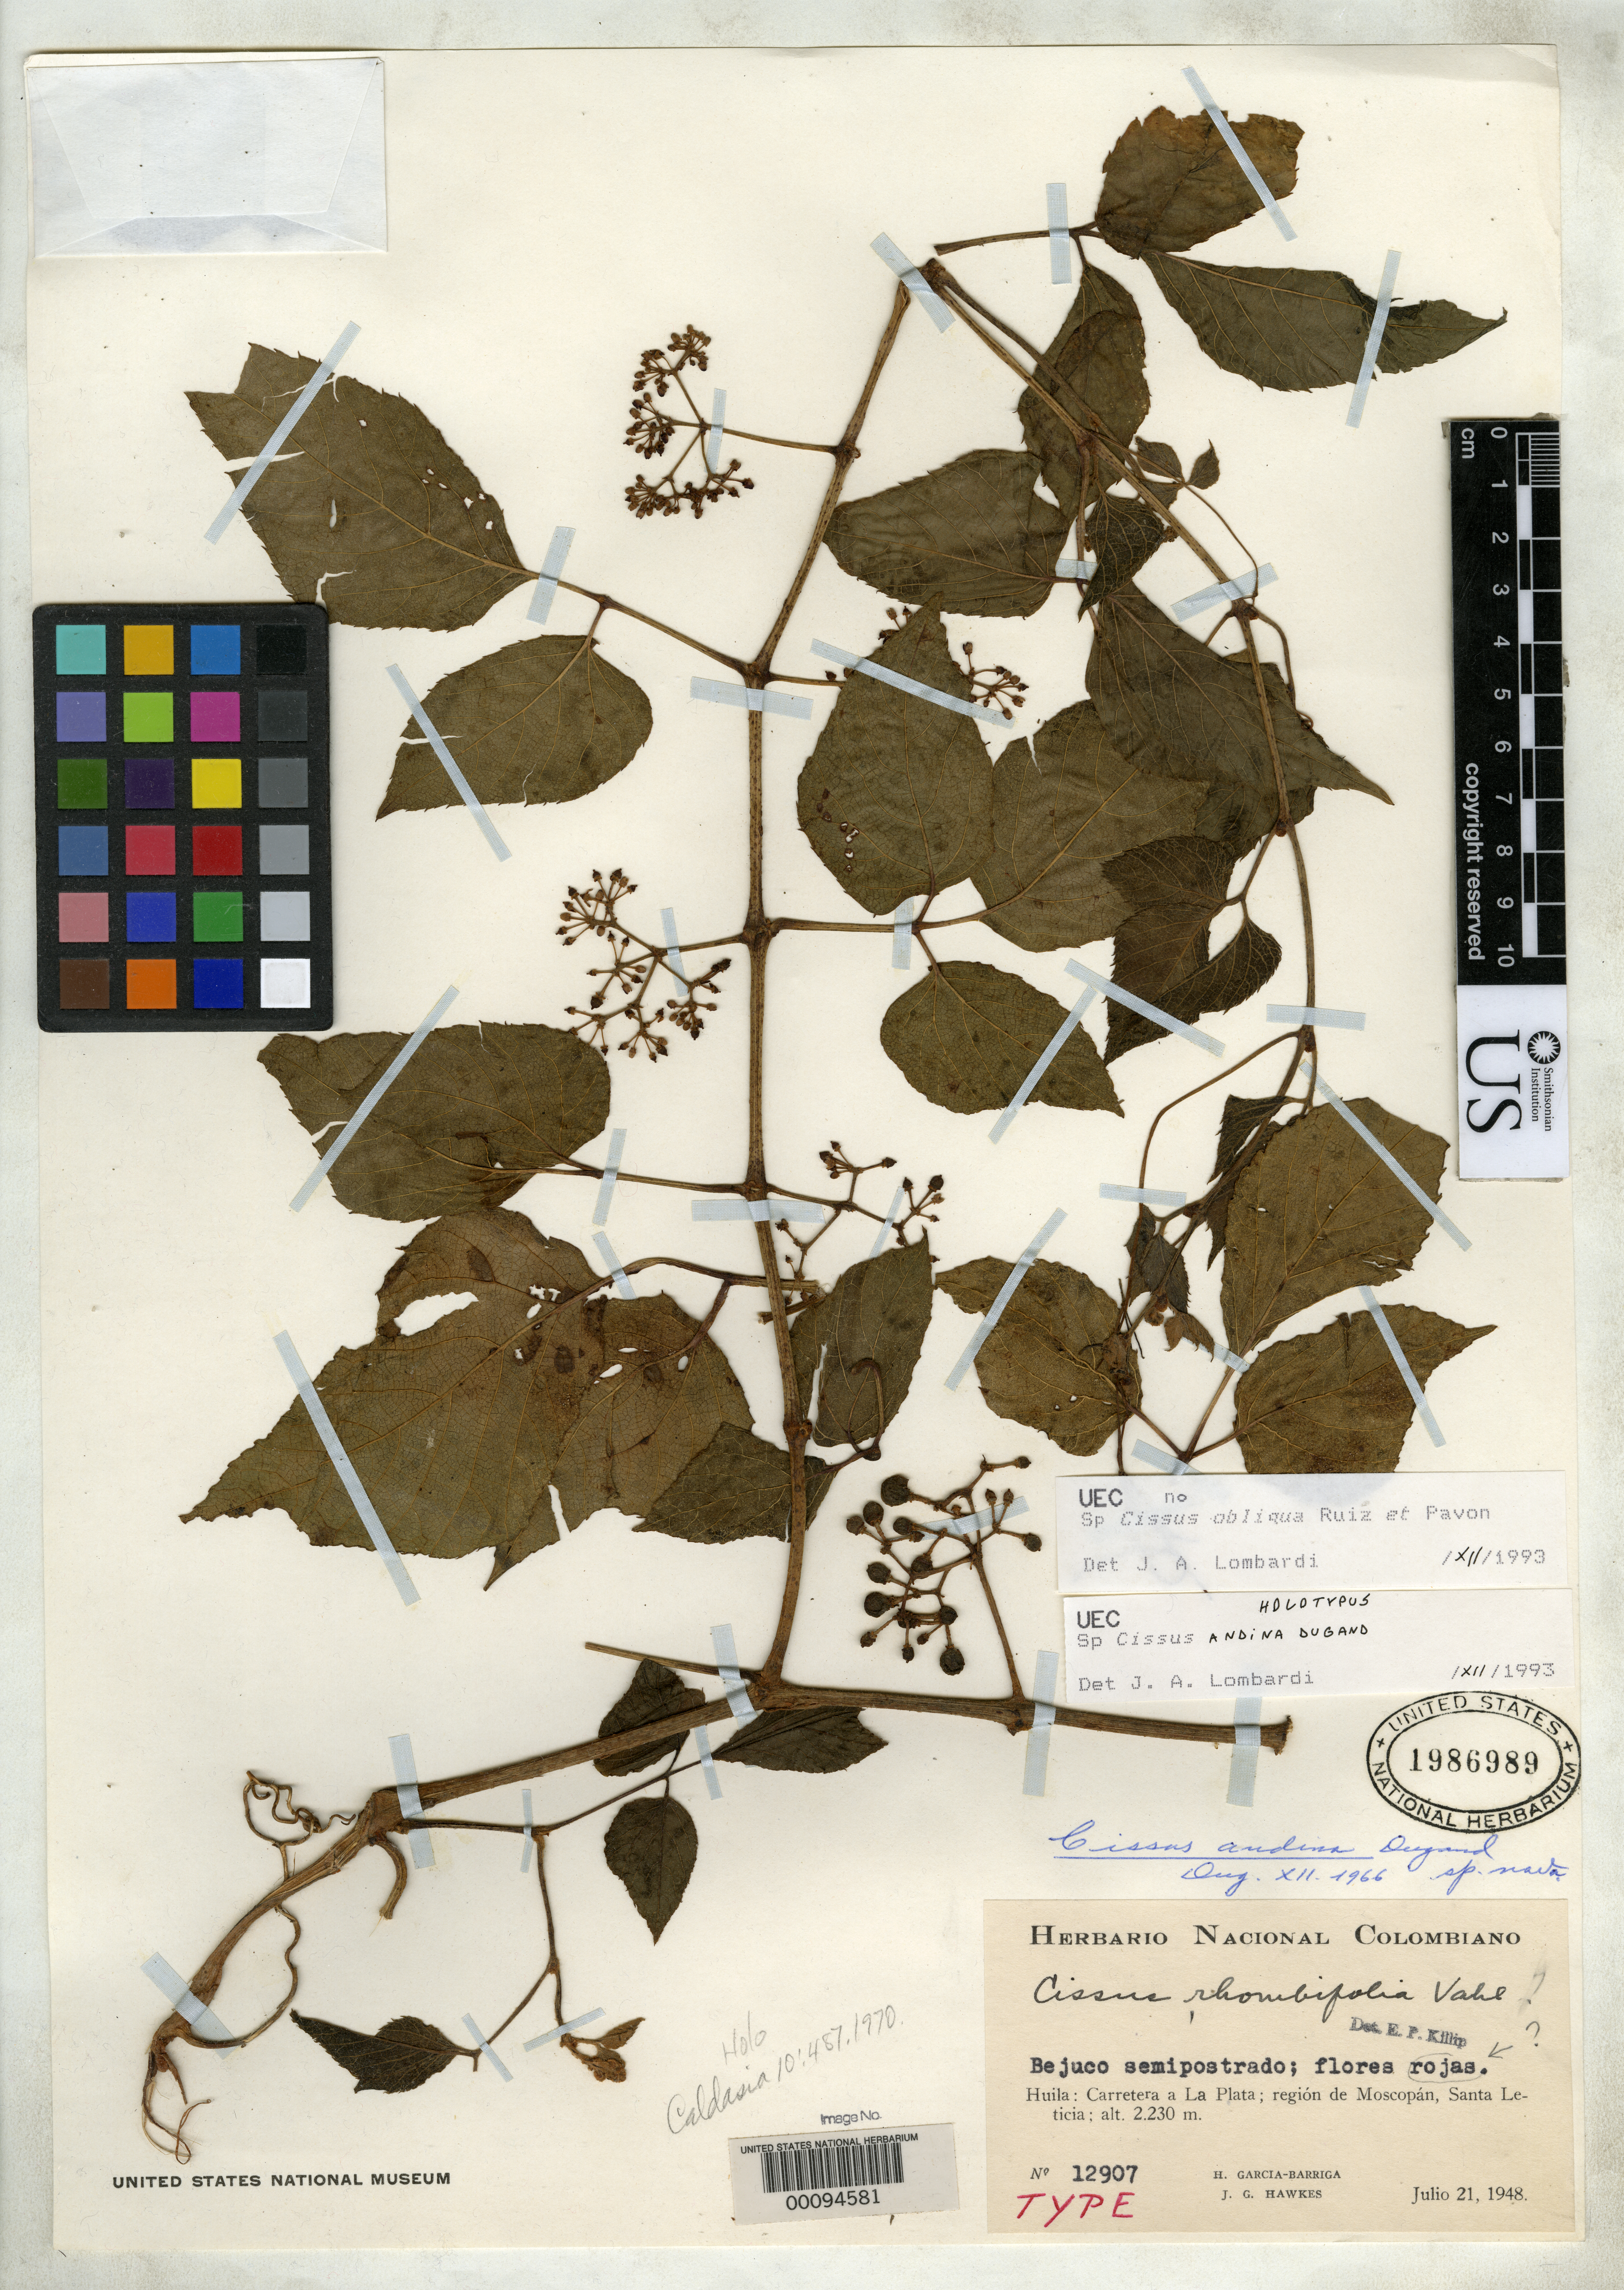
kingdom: Plantae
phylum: Tracheophyta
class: Magnoliopsida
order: Vitales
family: Vitaceae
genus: Cissus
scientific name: Cissus andina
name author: Dugand G.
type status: Holotype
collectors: H. García Barriga & J. Hawkes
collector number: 12907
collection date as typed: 21 Jul 1948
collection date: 1948-07-21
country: Colombia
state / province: Huila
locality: Santa Leticia, Moscopan, Carretera a La Plata.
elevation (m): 2230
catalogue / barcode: US 1986989